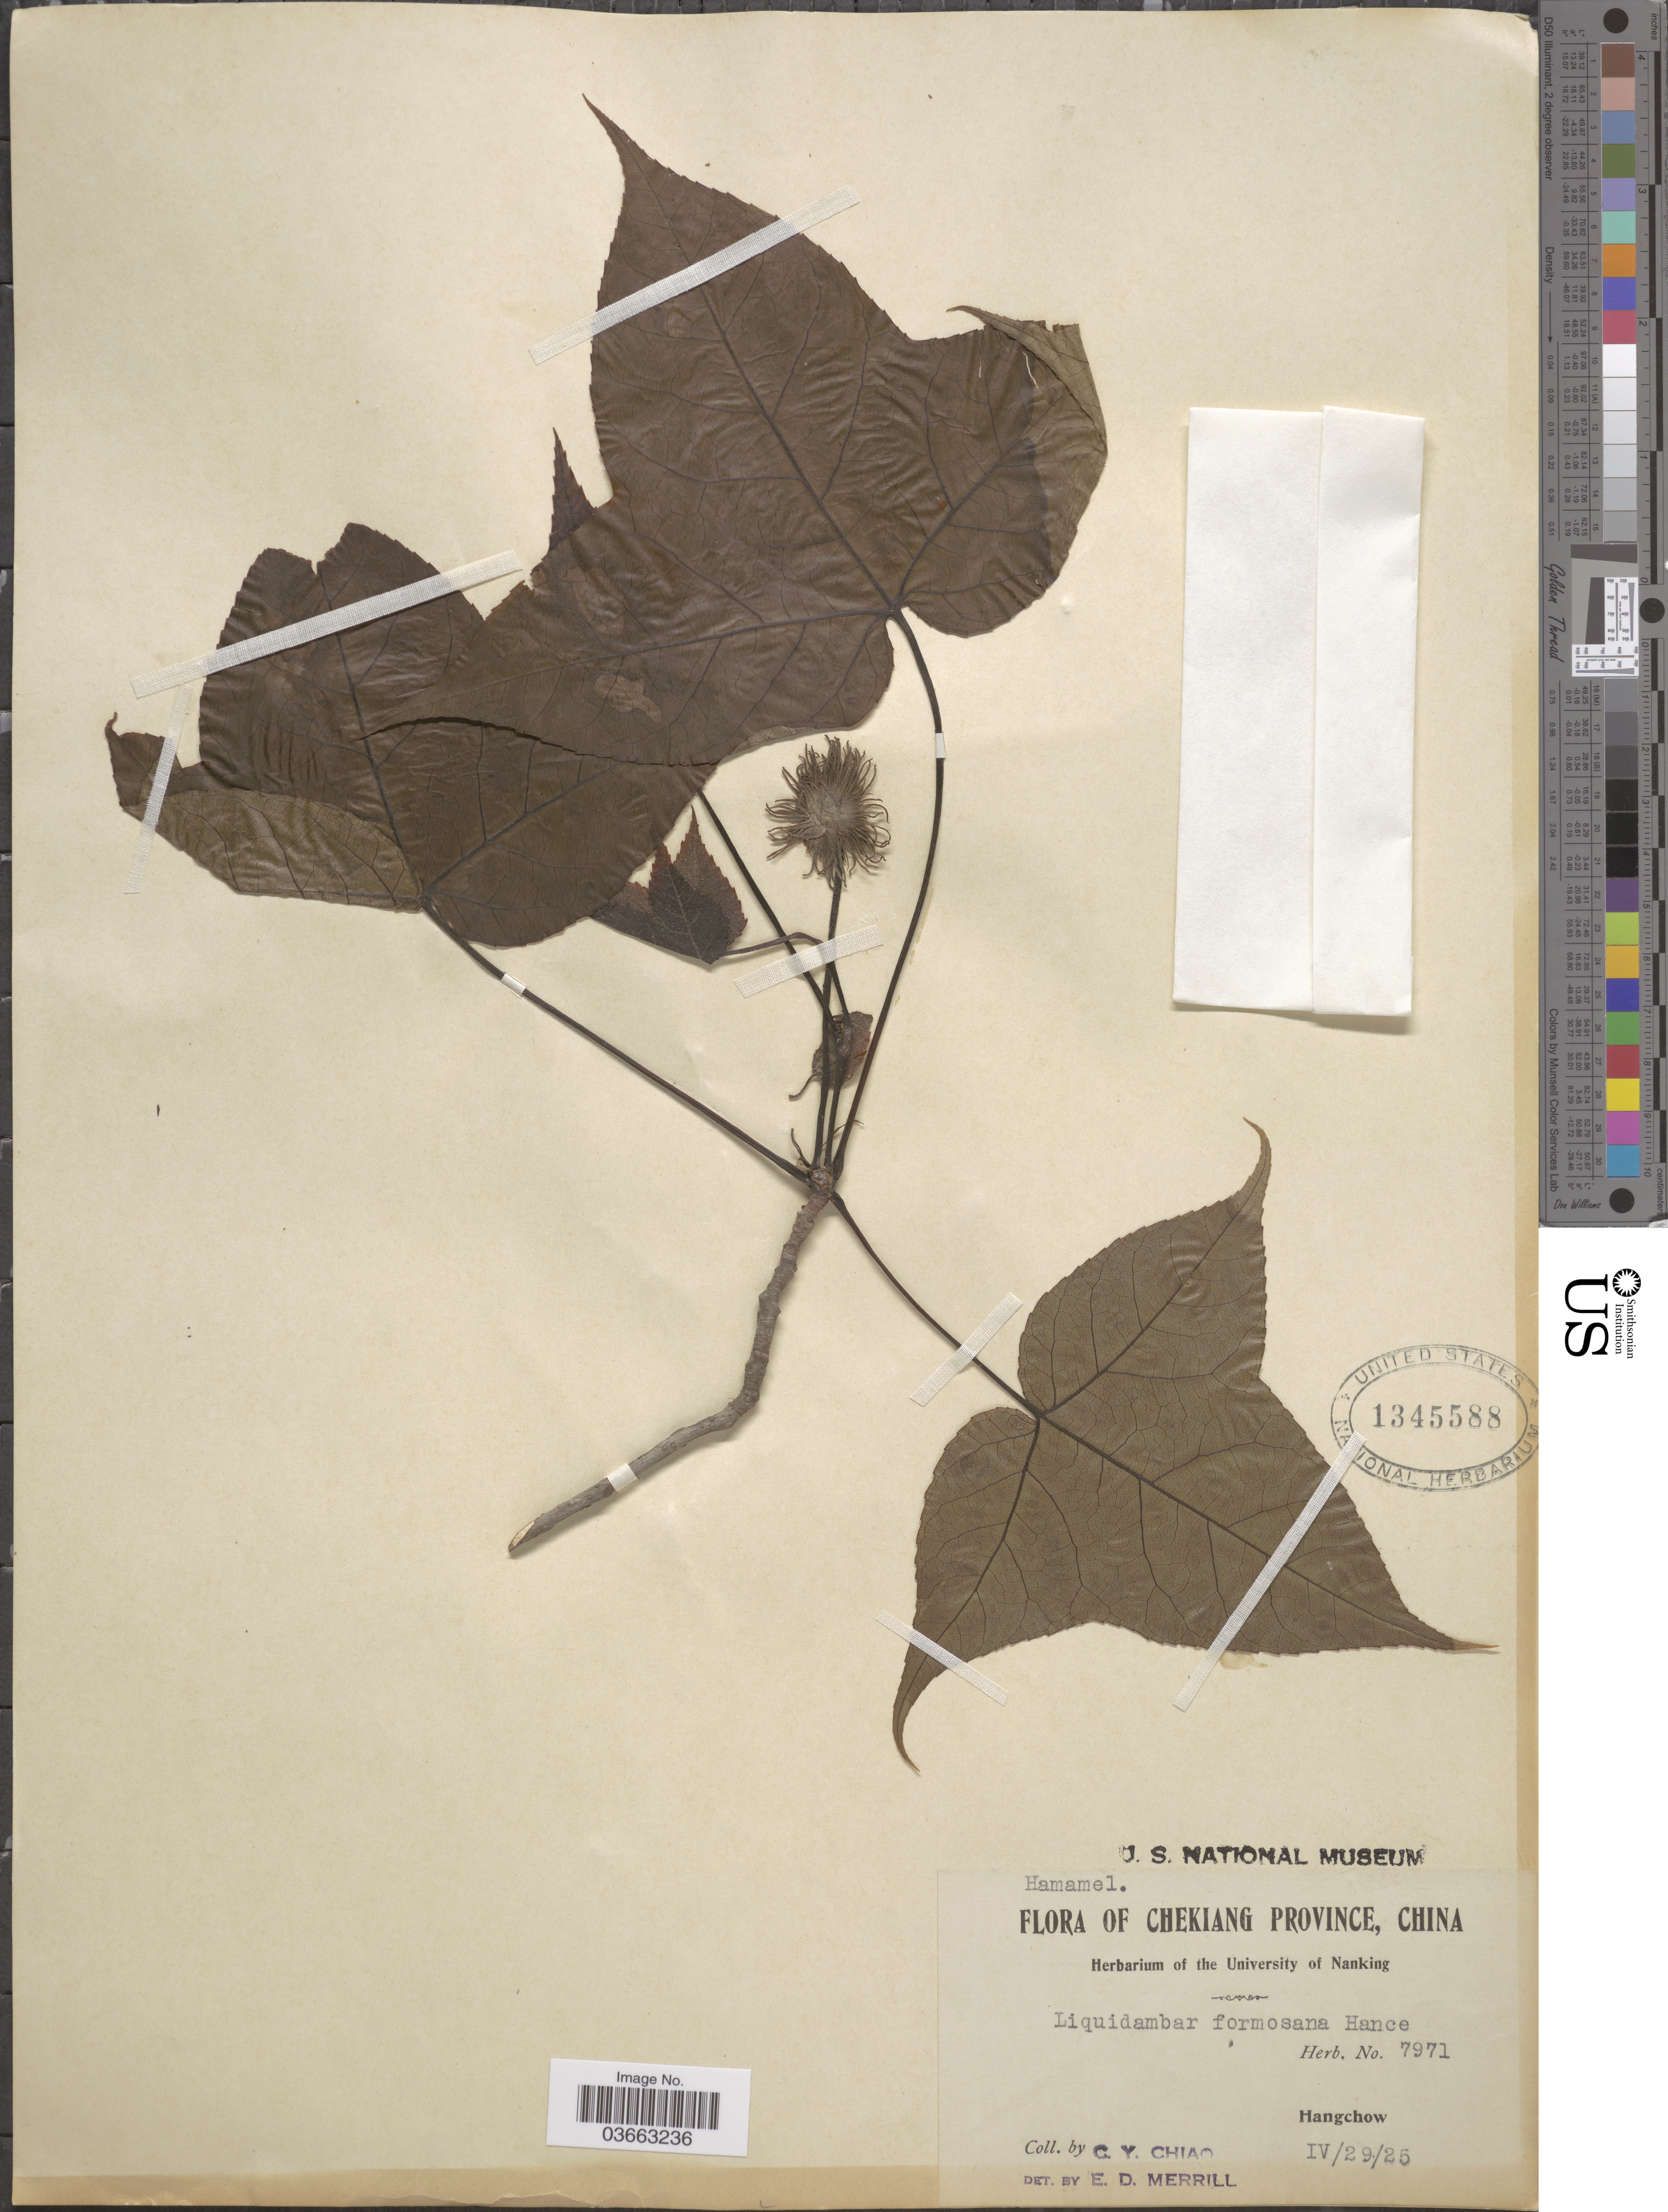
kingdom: Plantae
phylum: Tracheophyta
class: Magnoliopsida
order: Saxifragales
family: Altingiaceae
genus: Liquidambar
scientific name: Liquidambar formosana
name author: Hance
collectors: C. Y. Chiao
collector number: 7971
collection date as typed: Transcribed d/m/y: 29/4/25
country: China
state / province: Zhejiang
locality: Chekiang Province. Hangchow.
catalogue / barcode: US 1345588